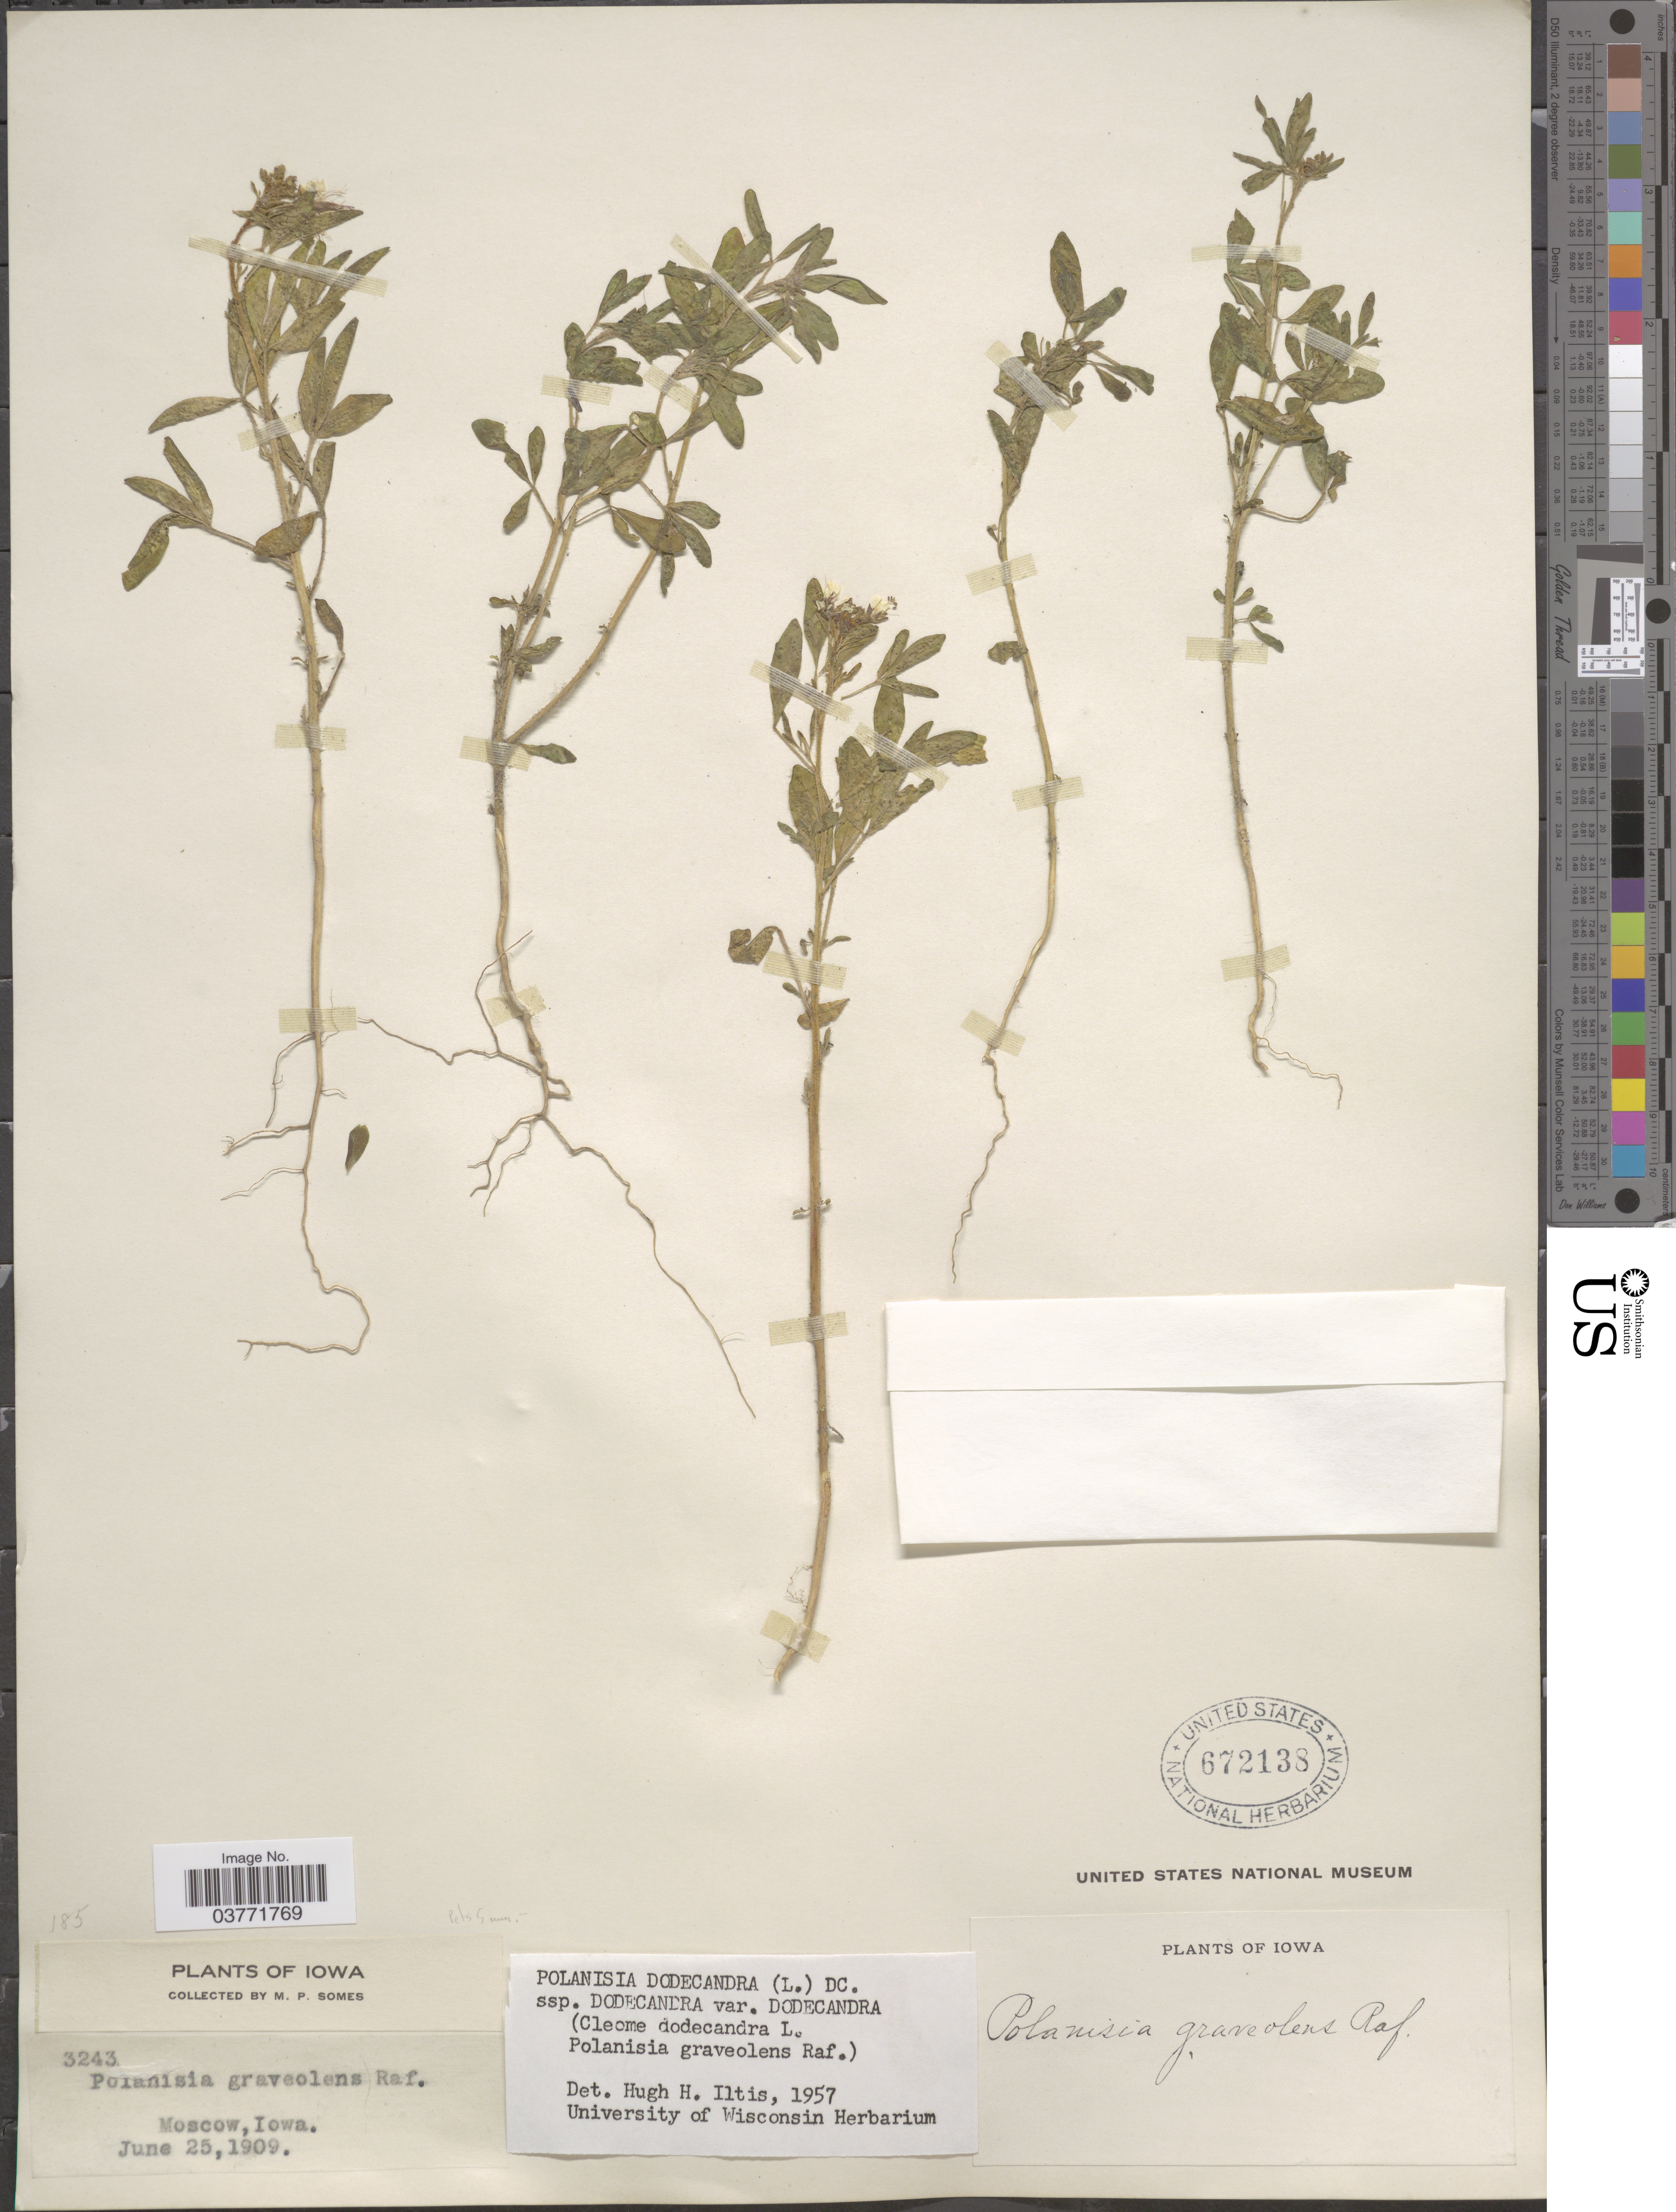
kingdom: Plantae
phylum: Tracheophyta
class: Magnoliopsida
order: Brassicales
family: Cleomaceae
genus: Polanisia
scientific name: Polanisia dodecandra subsp. dodecandra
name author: (L.) DC.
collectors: M. Somes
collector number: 3243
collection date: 1909-06-25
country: United States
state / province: Iowa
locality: Moscow.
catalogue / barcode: US 672138